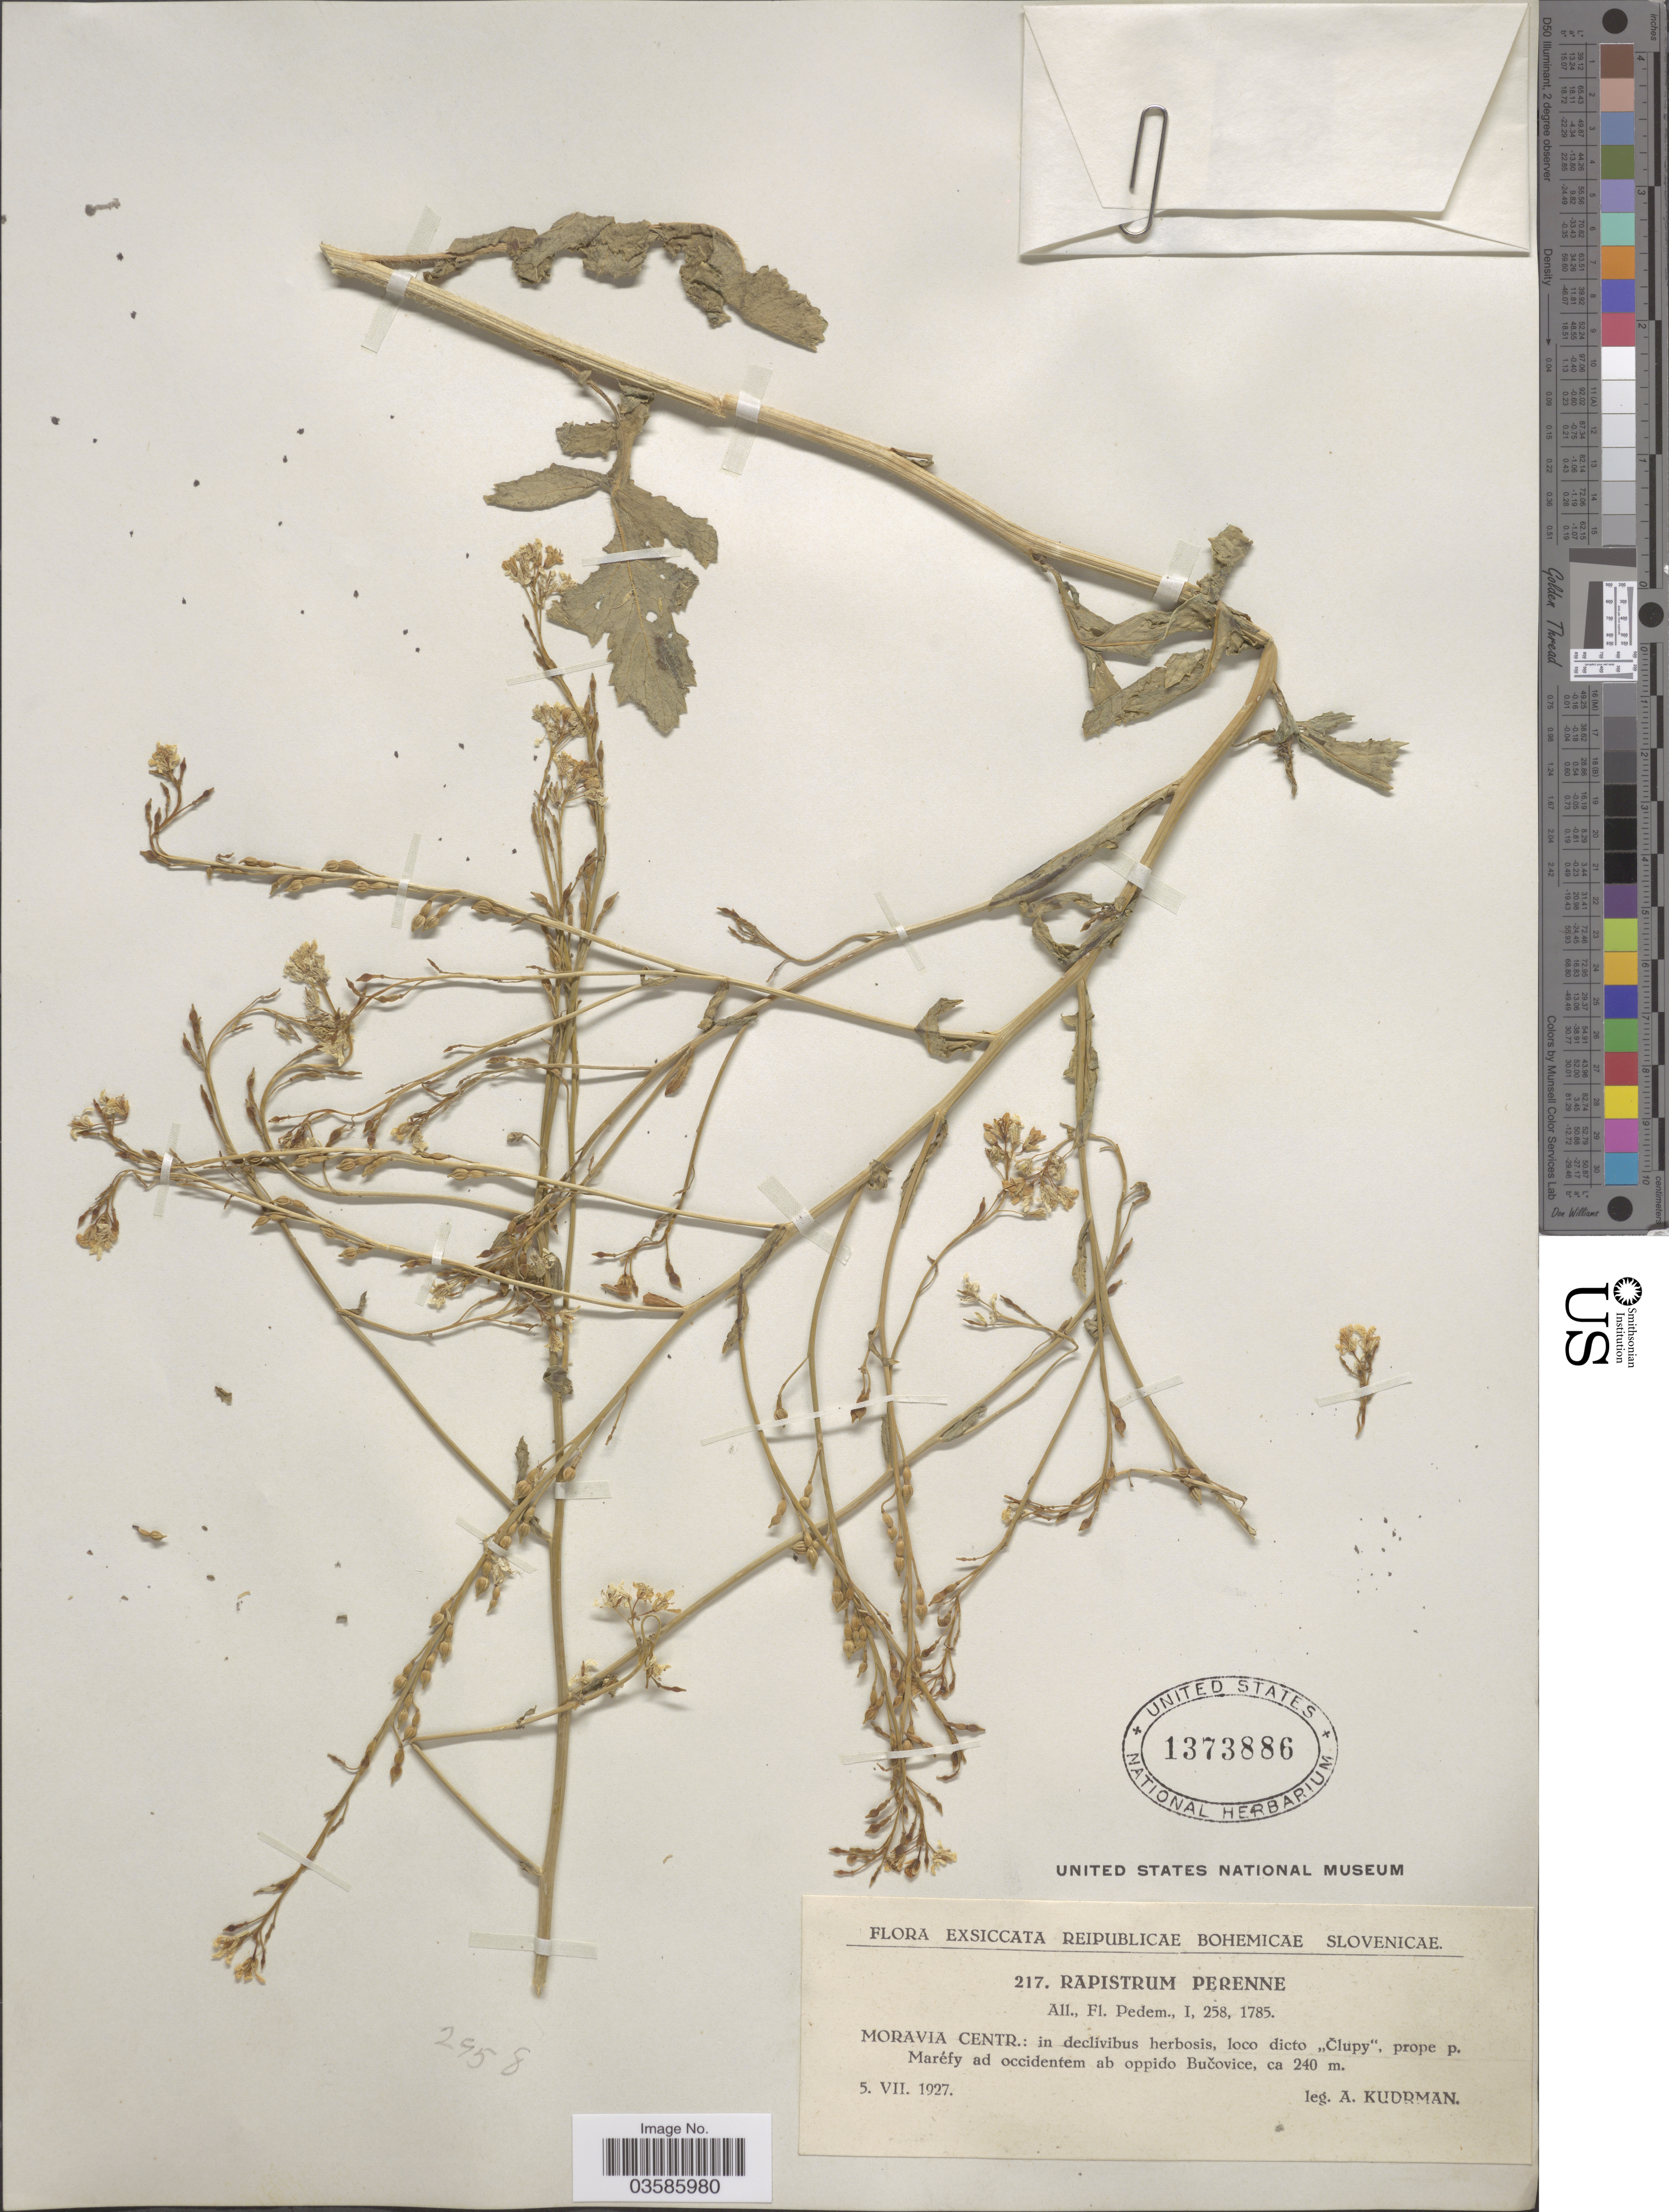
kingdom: Plantae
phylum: Tracheophyta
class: Magnoliopsida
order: Brassicales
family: Brassicaceae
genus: Rapistrum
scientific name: Rapistrum perenne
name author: (L.) All.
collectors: A. Kudrman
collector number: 217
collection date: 1927-07-05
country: Czechia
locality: Moravia Centr.: in declivibus herbosis, loco dicto "Clupy", prope p. Maréfy ad occidentem ab oppido Bucovice.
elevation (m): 240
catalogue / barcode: US 1373886